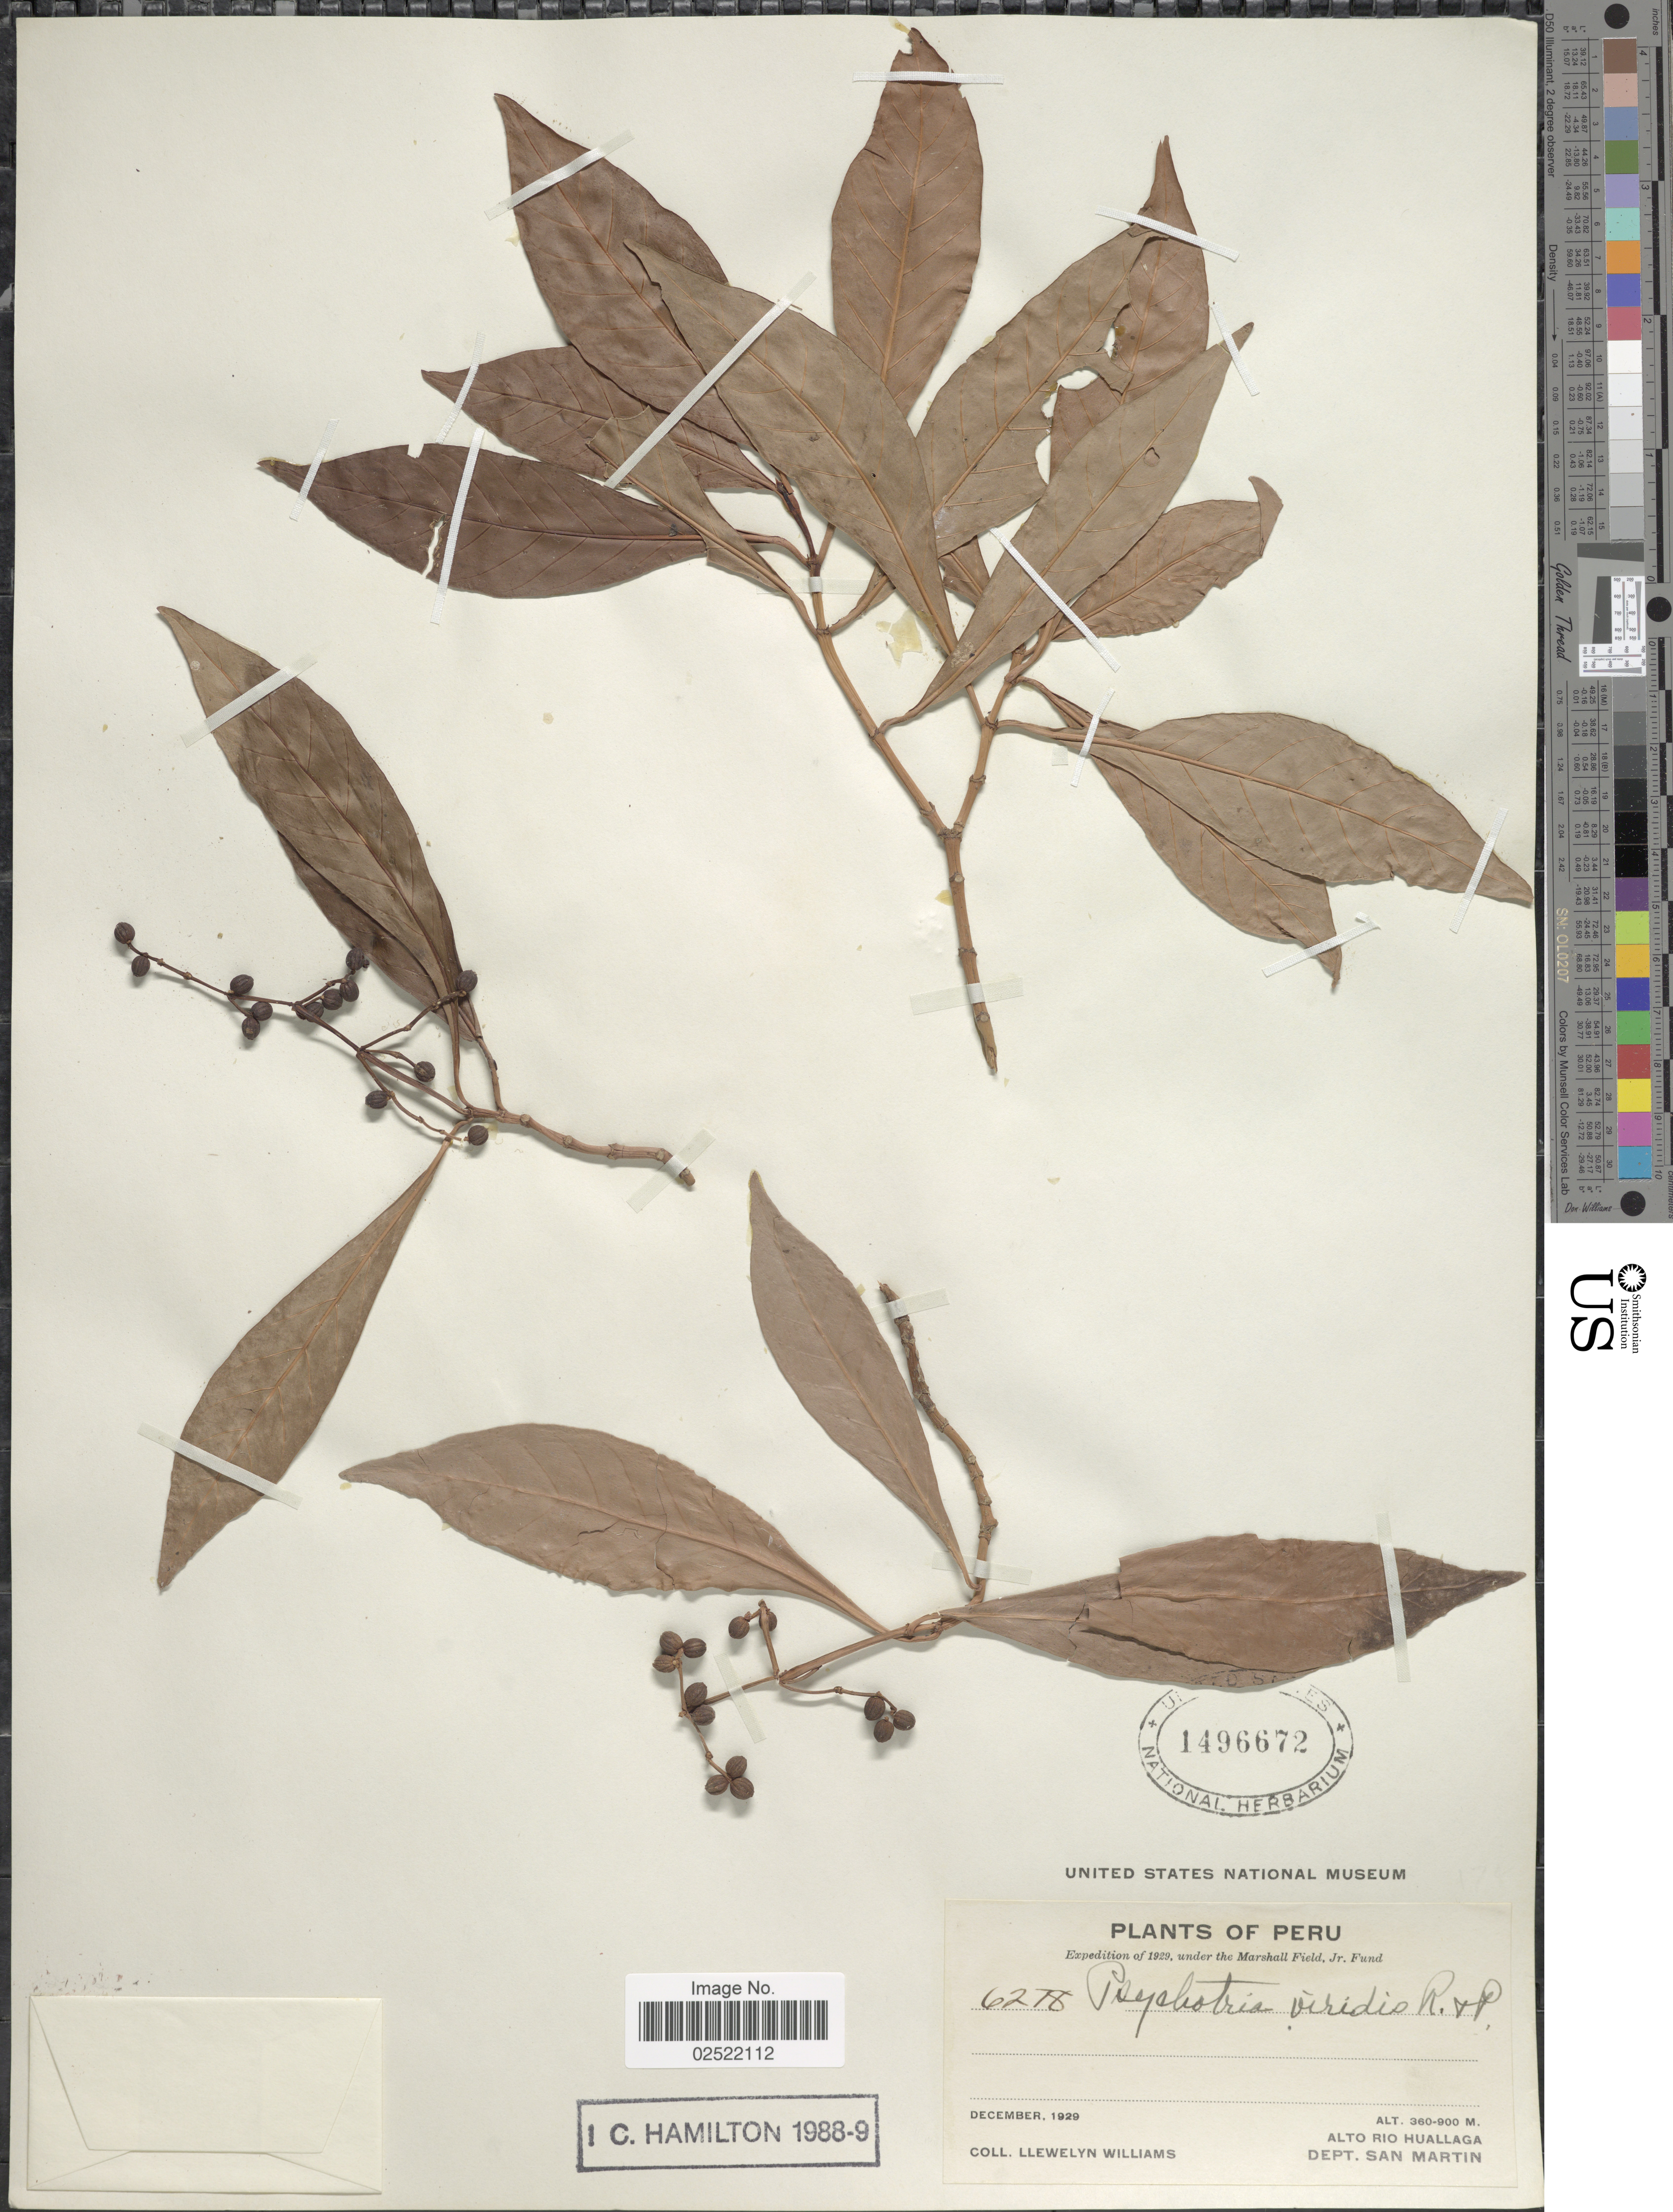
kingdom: Plantae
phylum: Tracheophyta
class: Magnoliopsida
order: Gentianales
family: Rubiaceae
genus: Psychotria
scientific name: Psychotria viridis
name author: Ruiz & Pav.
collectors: Ll. Williams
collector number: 6278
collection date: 1929-12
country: Peru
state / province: San Martín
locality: Alto Rio Huallaga. Dept. San Martin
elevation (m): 360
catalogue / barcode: US 1496672